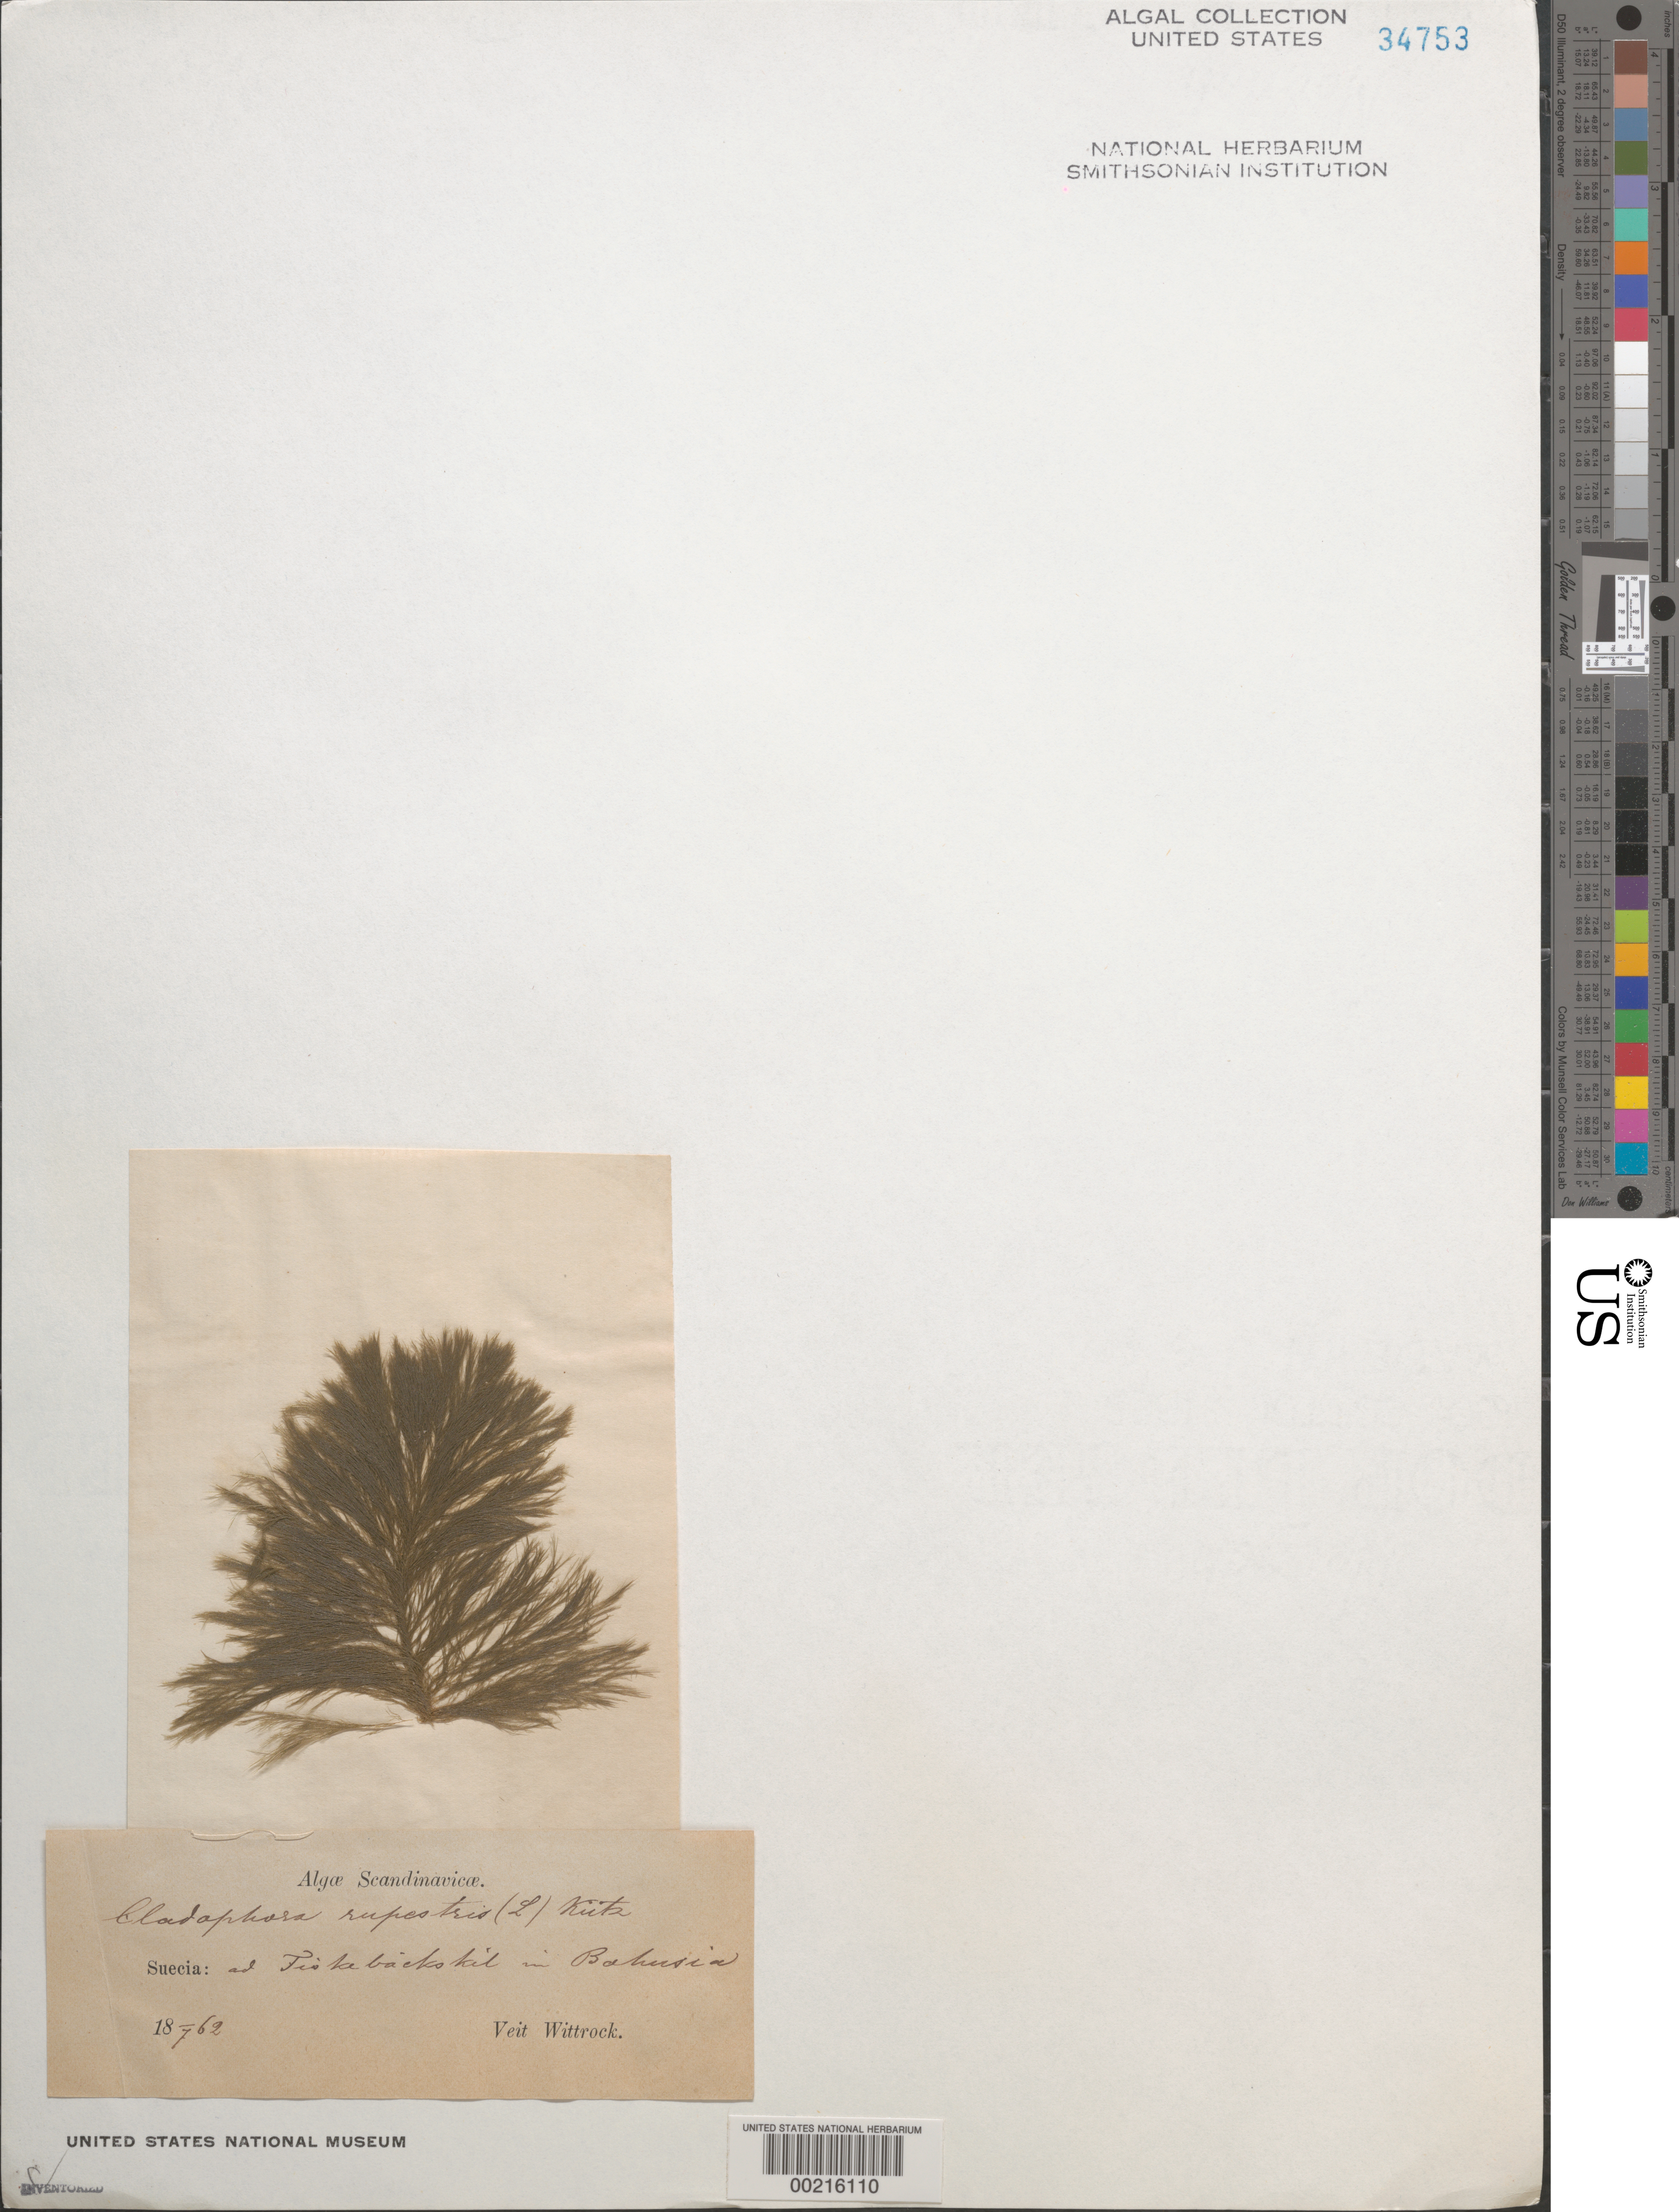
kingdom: Plantae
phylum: Chlorophyta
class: Ulvophyceae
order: Cladophorales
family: Cladophoraceae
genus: Cladophora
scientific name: Cladophora rupestris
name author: (Roth) Kütz.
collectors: V. B. Wittrock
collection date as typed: Jul 1862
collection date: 1862-07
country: Sweden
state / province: Västra Götaland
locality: Fiskebackskil, bohuslan (bahusia)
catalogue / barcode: US 34753